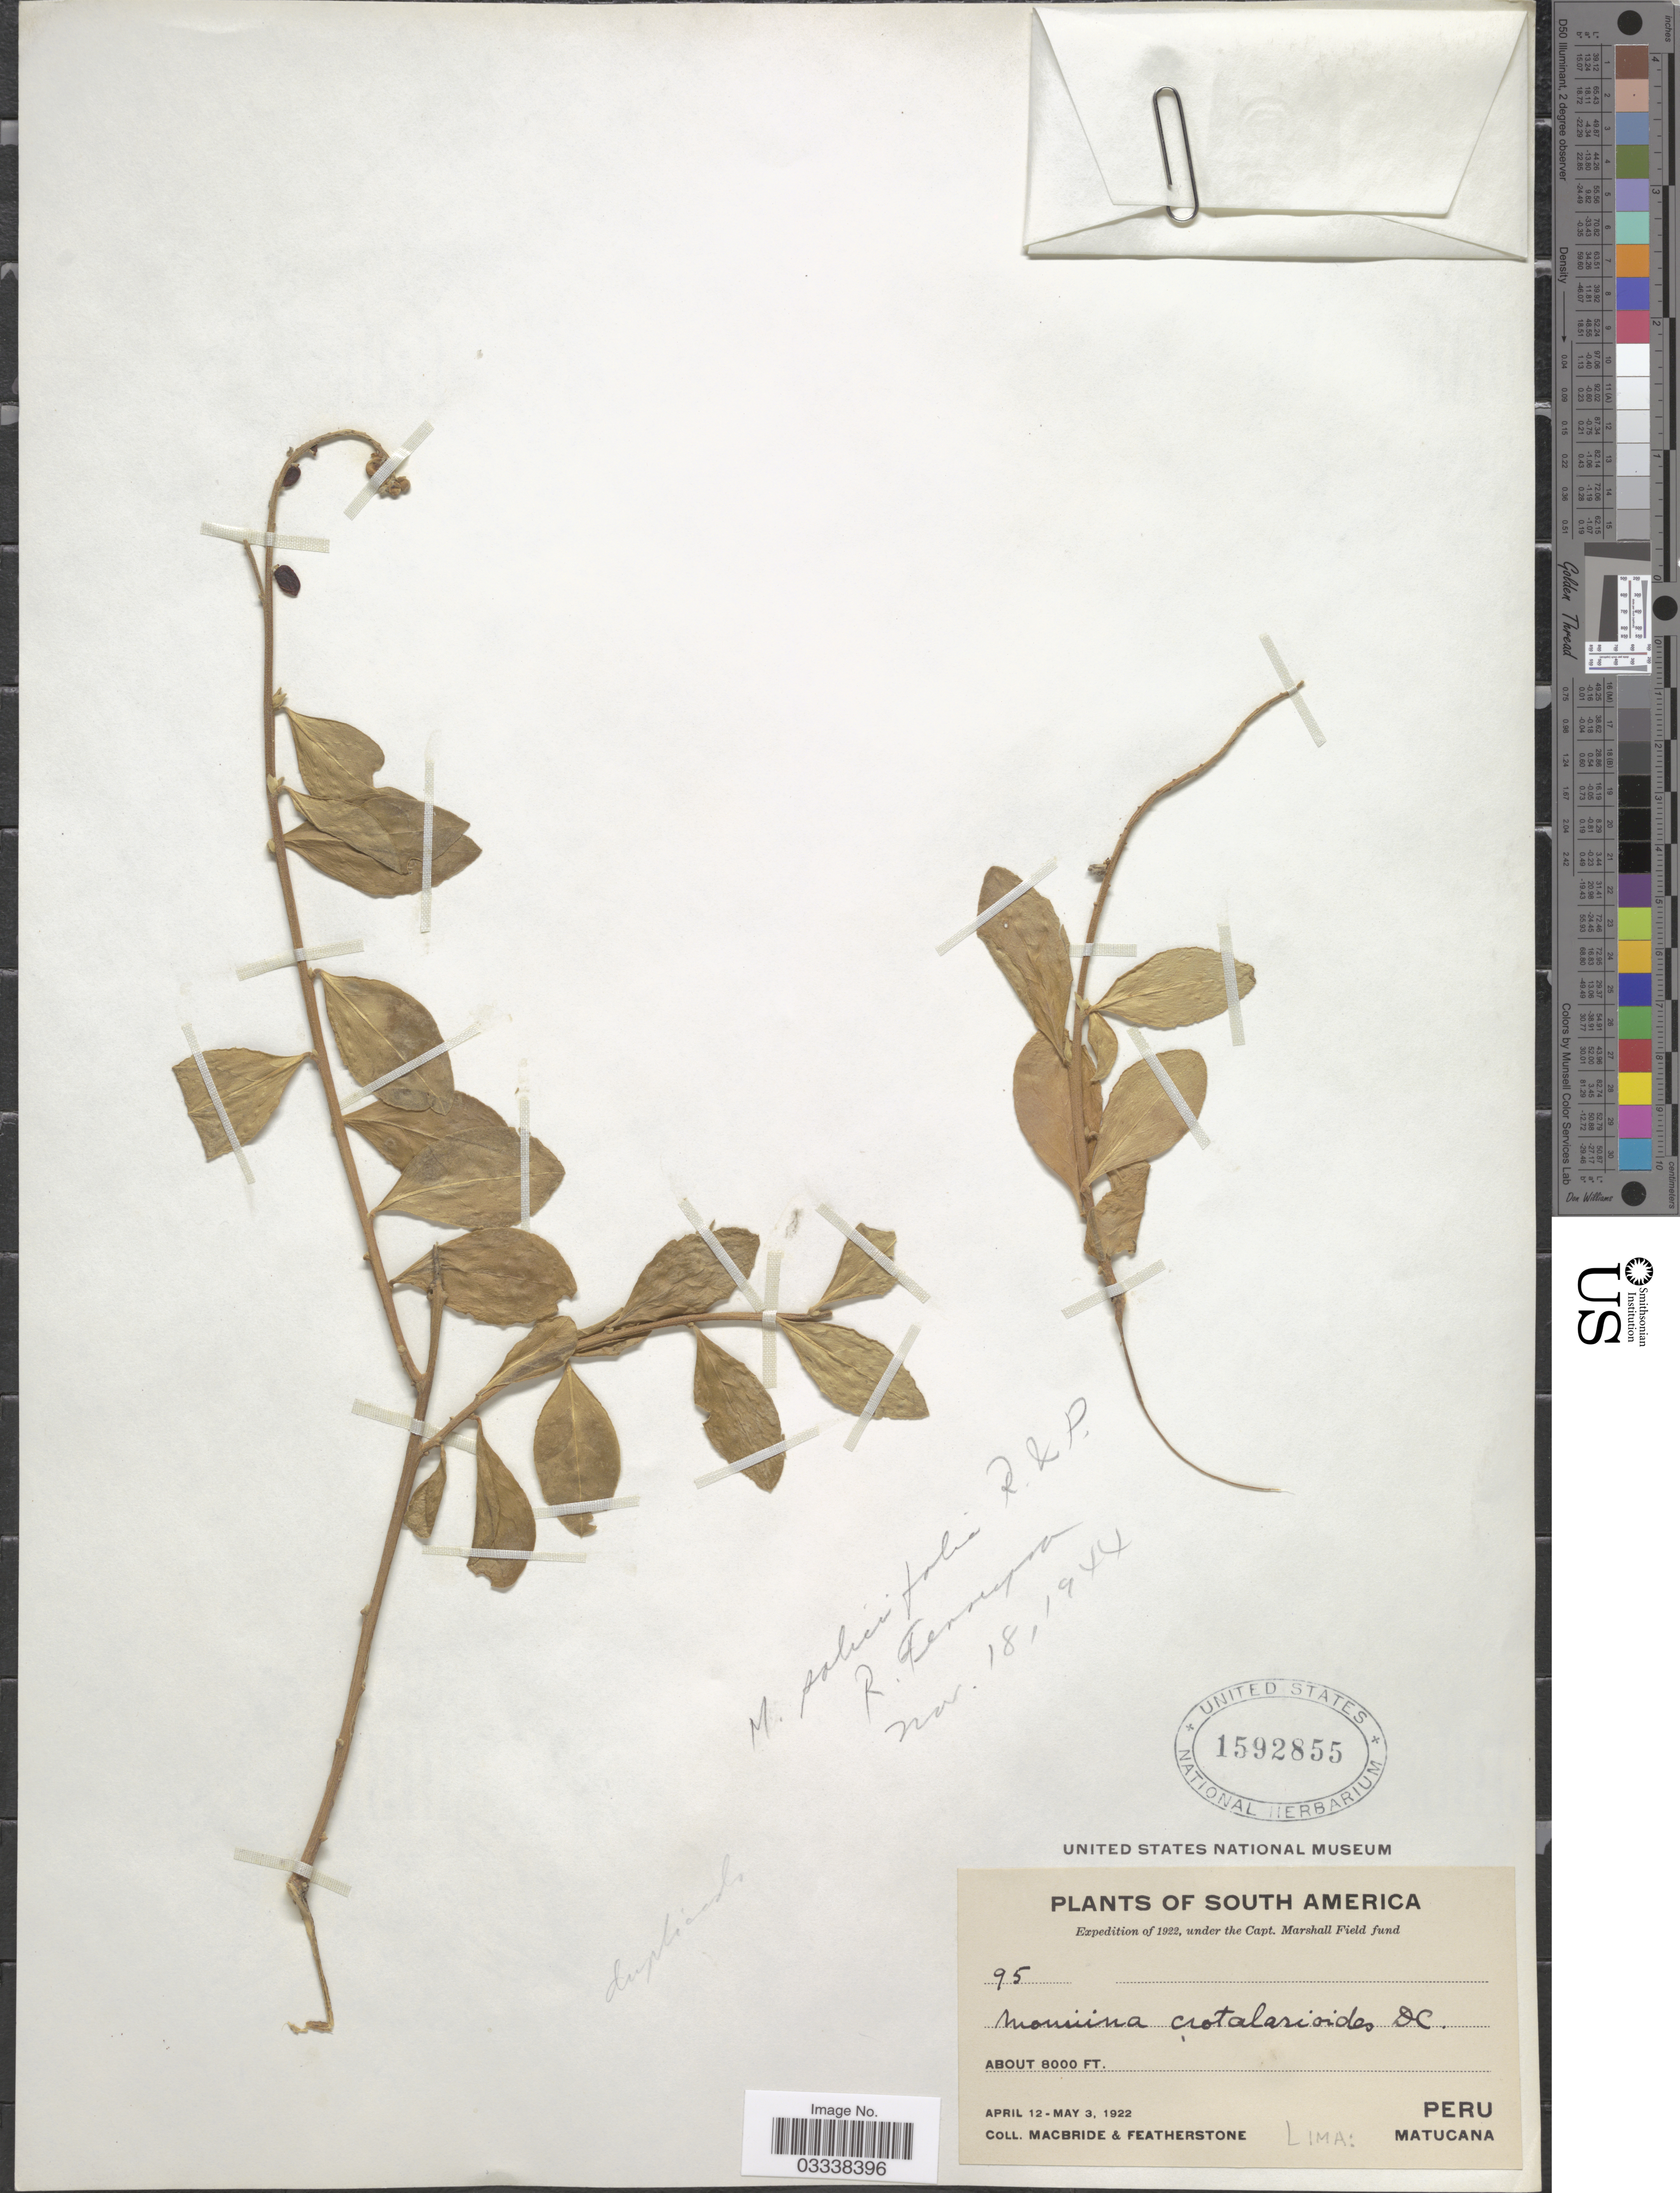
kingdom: Plantae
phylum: Tracheophyta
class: Magnoliopsida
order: Fabales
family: Polygalaceae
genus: Monnina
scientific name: Monnina salicifolia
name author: Ruiz & Pav.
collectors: Macbride, -- & -. Featherstone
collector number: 95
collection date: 1922-04-12/1922-05-03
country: Peru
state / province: Lima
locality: Matucana.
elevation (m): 2438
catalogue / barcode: US 1592855